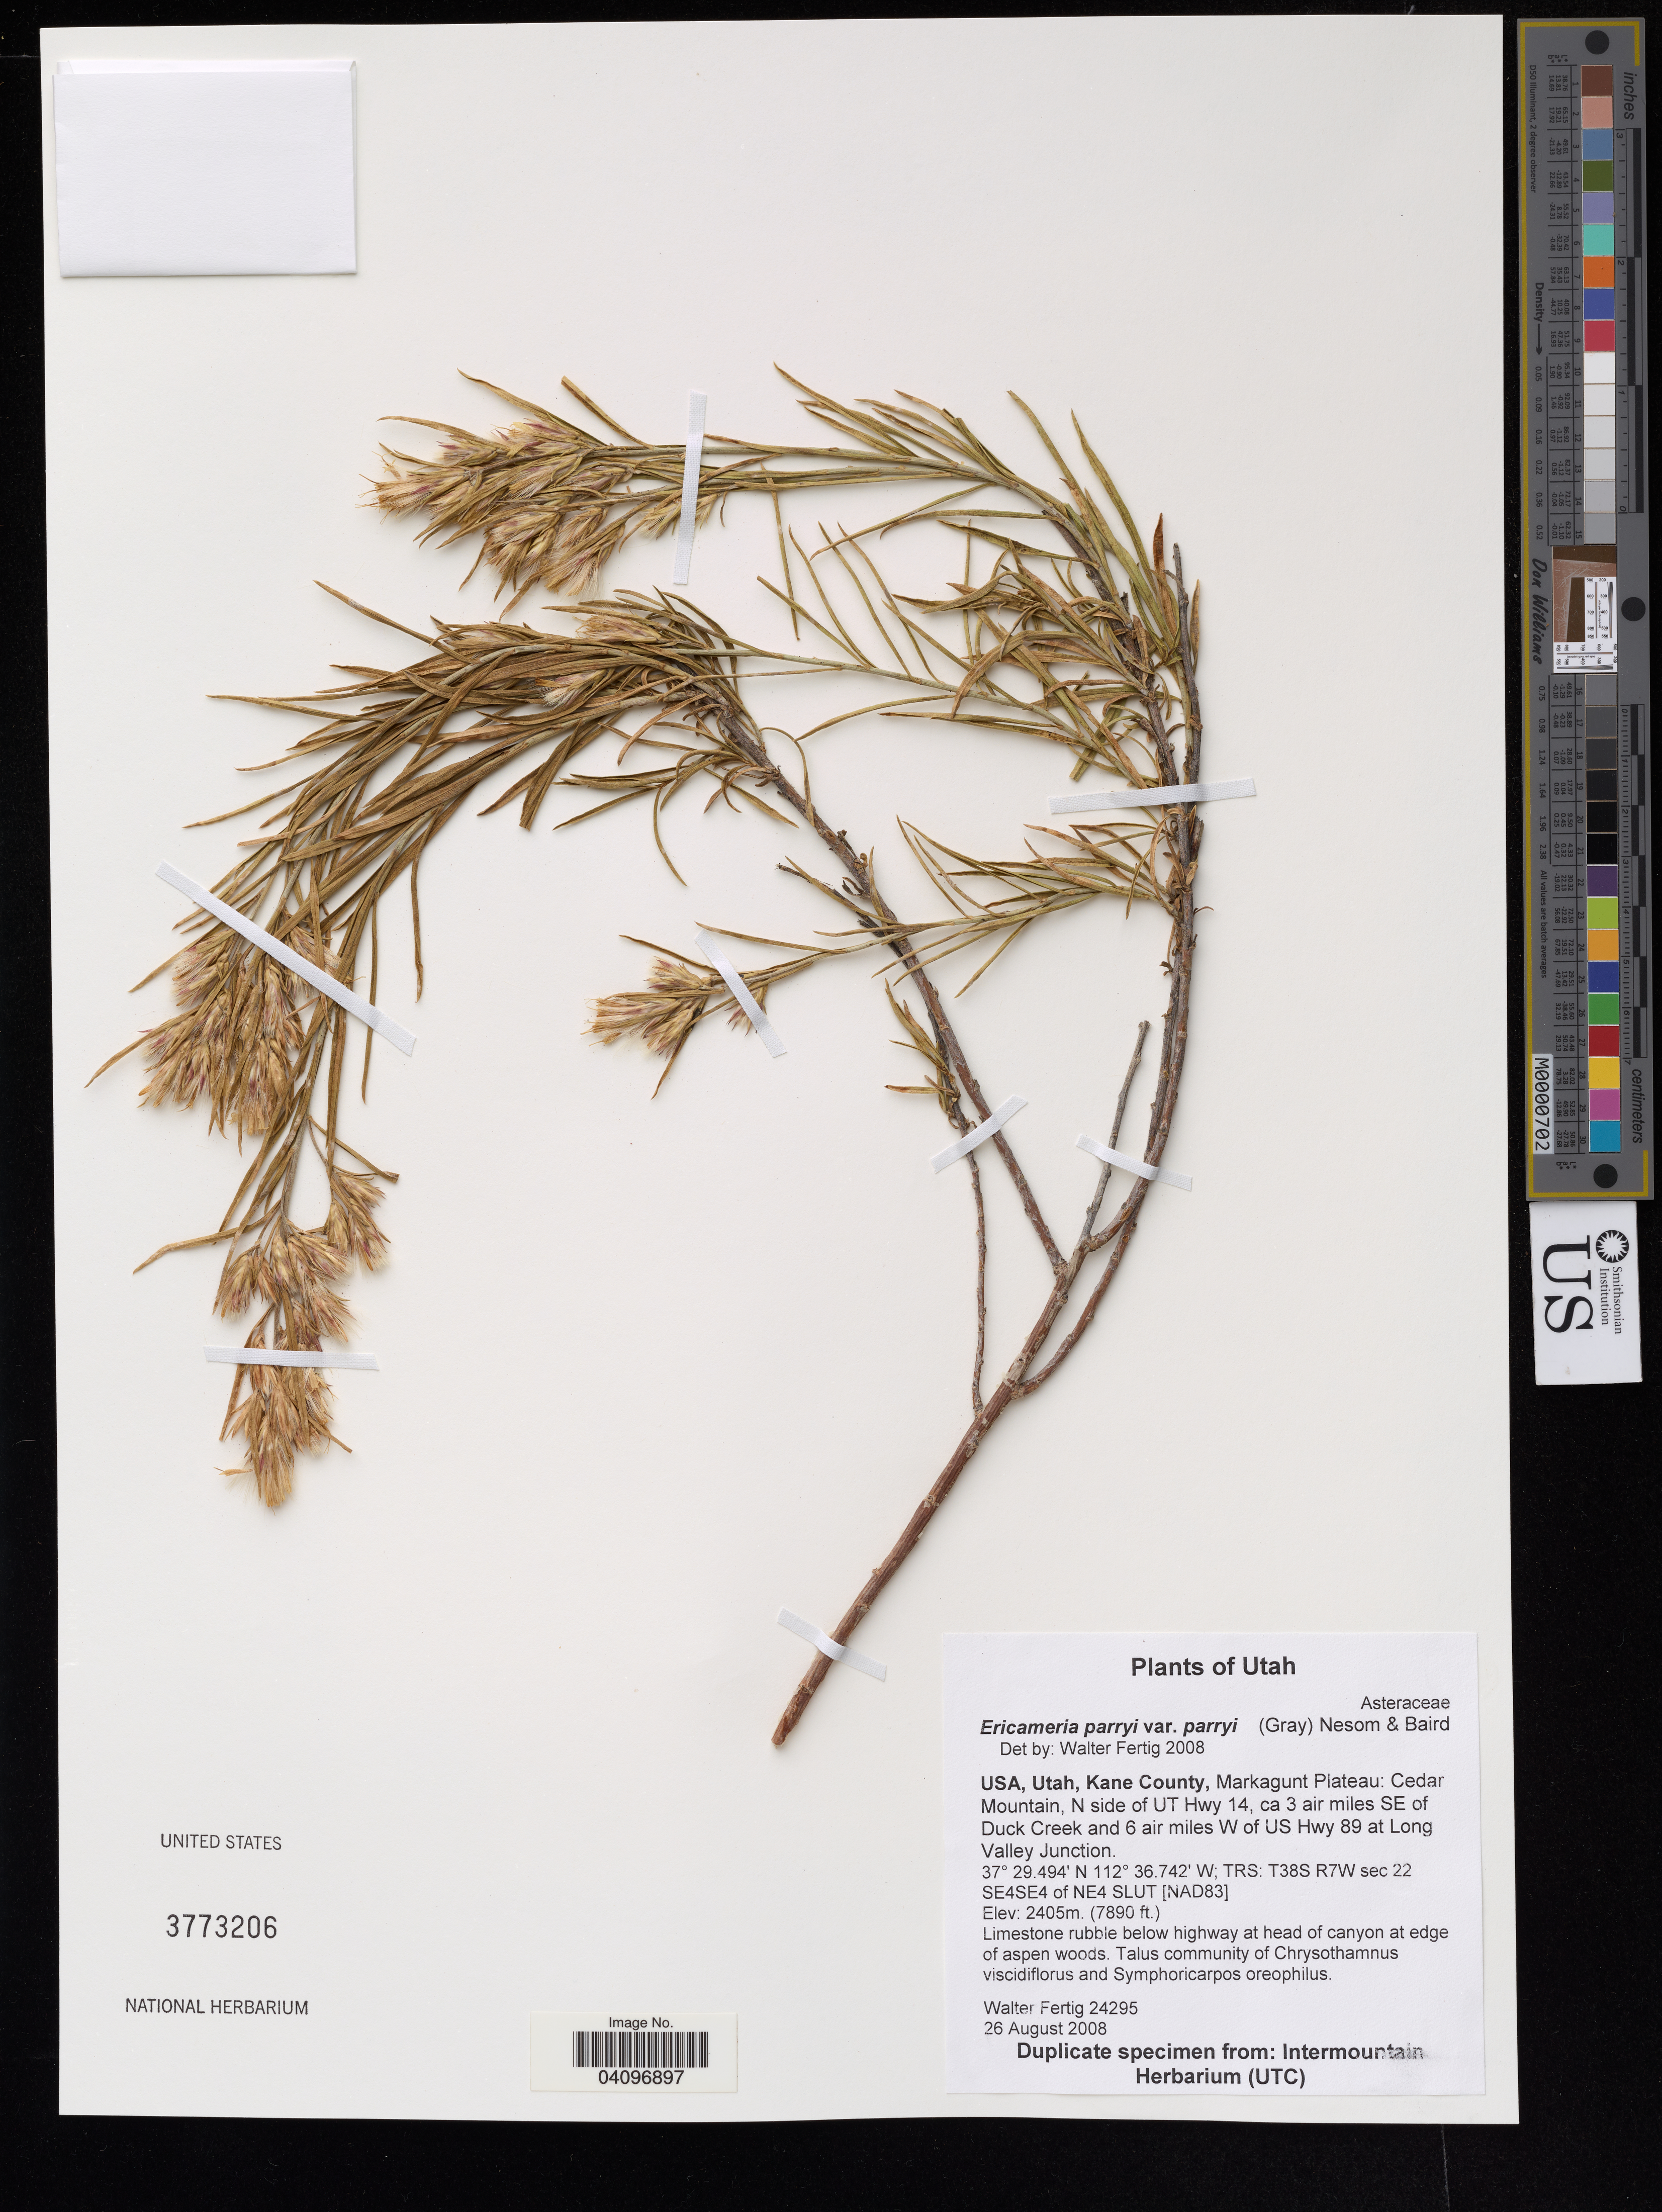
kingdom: Plantae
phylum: Tracheophyta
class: Magnoliopsida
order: Asterales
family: Asteraceae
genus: Ericameria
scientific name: Ericameria parryi var. parryi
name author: (A. Gray) G.L. Nesom & G.I. Baird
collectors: W. Fertig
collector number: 24295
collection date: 2008-08-26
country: United States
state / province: Utah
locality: USA, Utah, Kane County, Markagunt Plateau: Cedar Mountain, N side of UT Hwy 14, ca 3 air miles SE of Duck Creek and 6 air miles W of US Hwy 89 at Long Valley Junction. TRS: T38S R7W sec 22 SE4SE4 of NE4 SLUT [NAD83].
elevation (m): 2405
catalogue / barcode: US 3773206